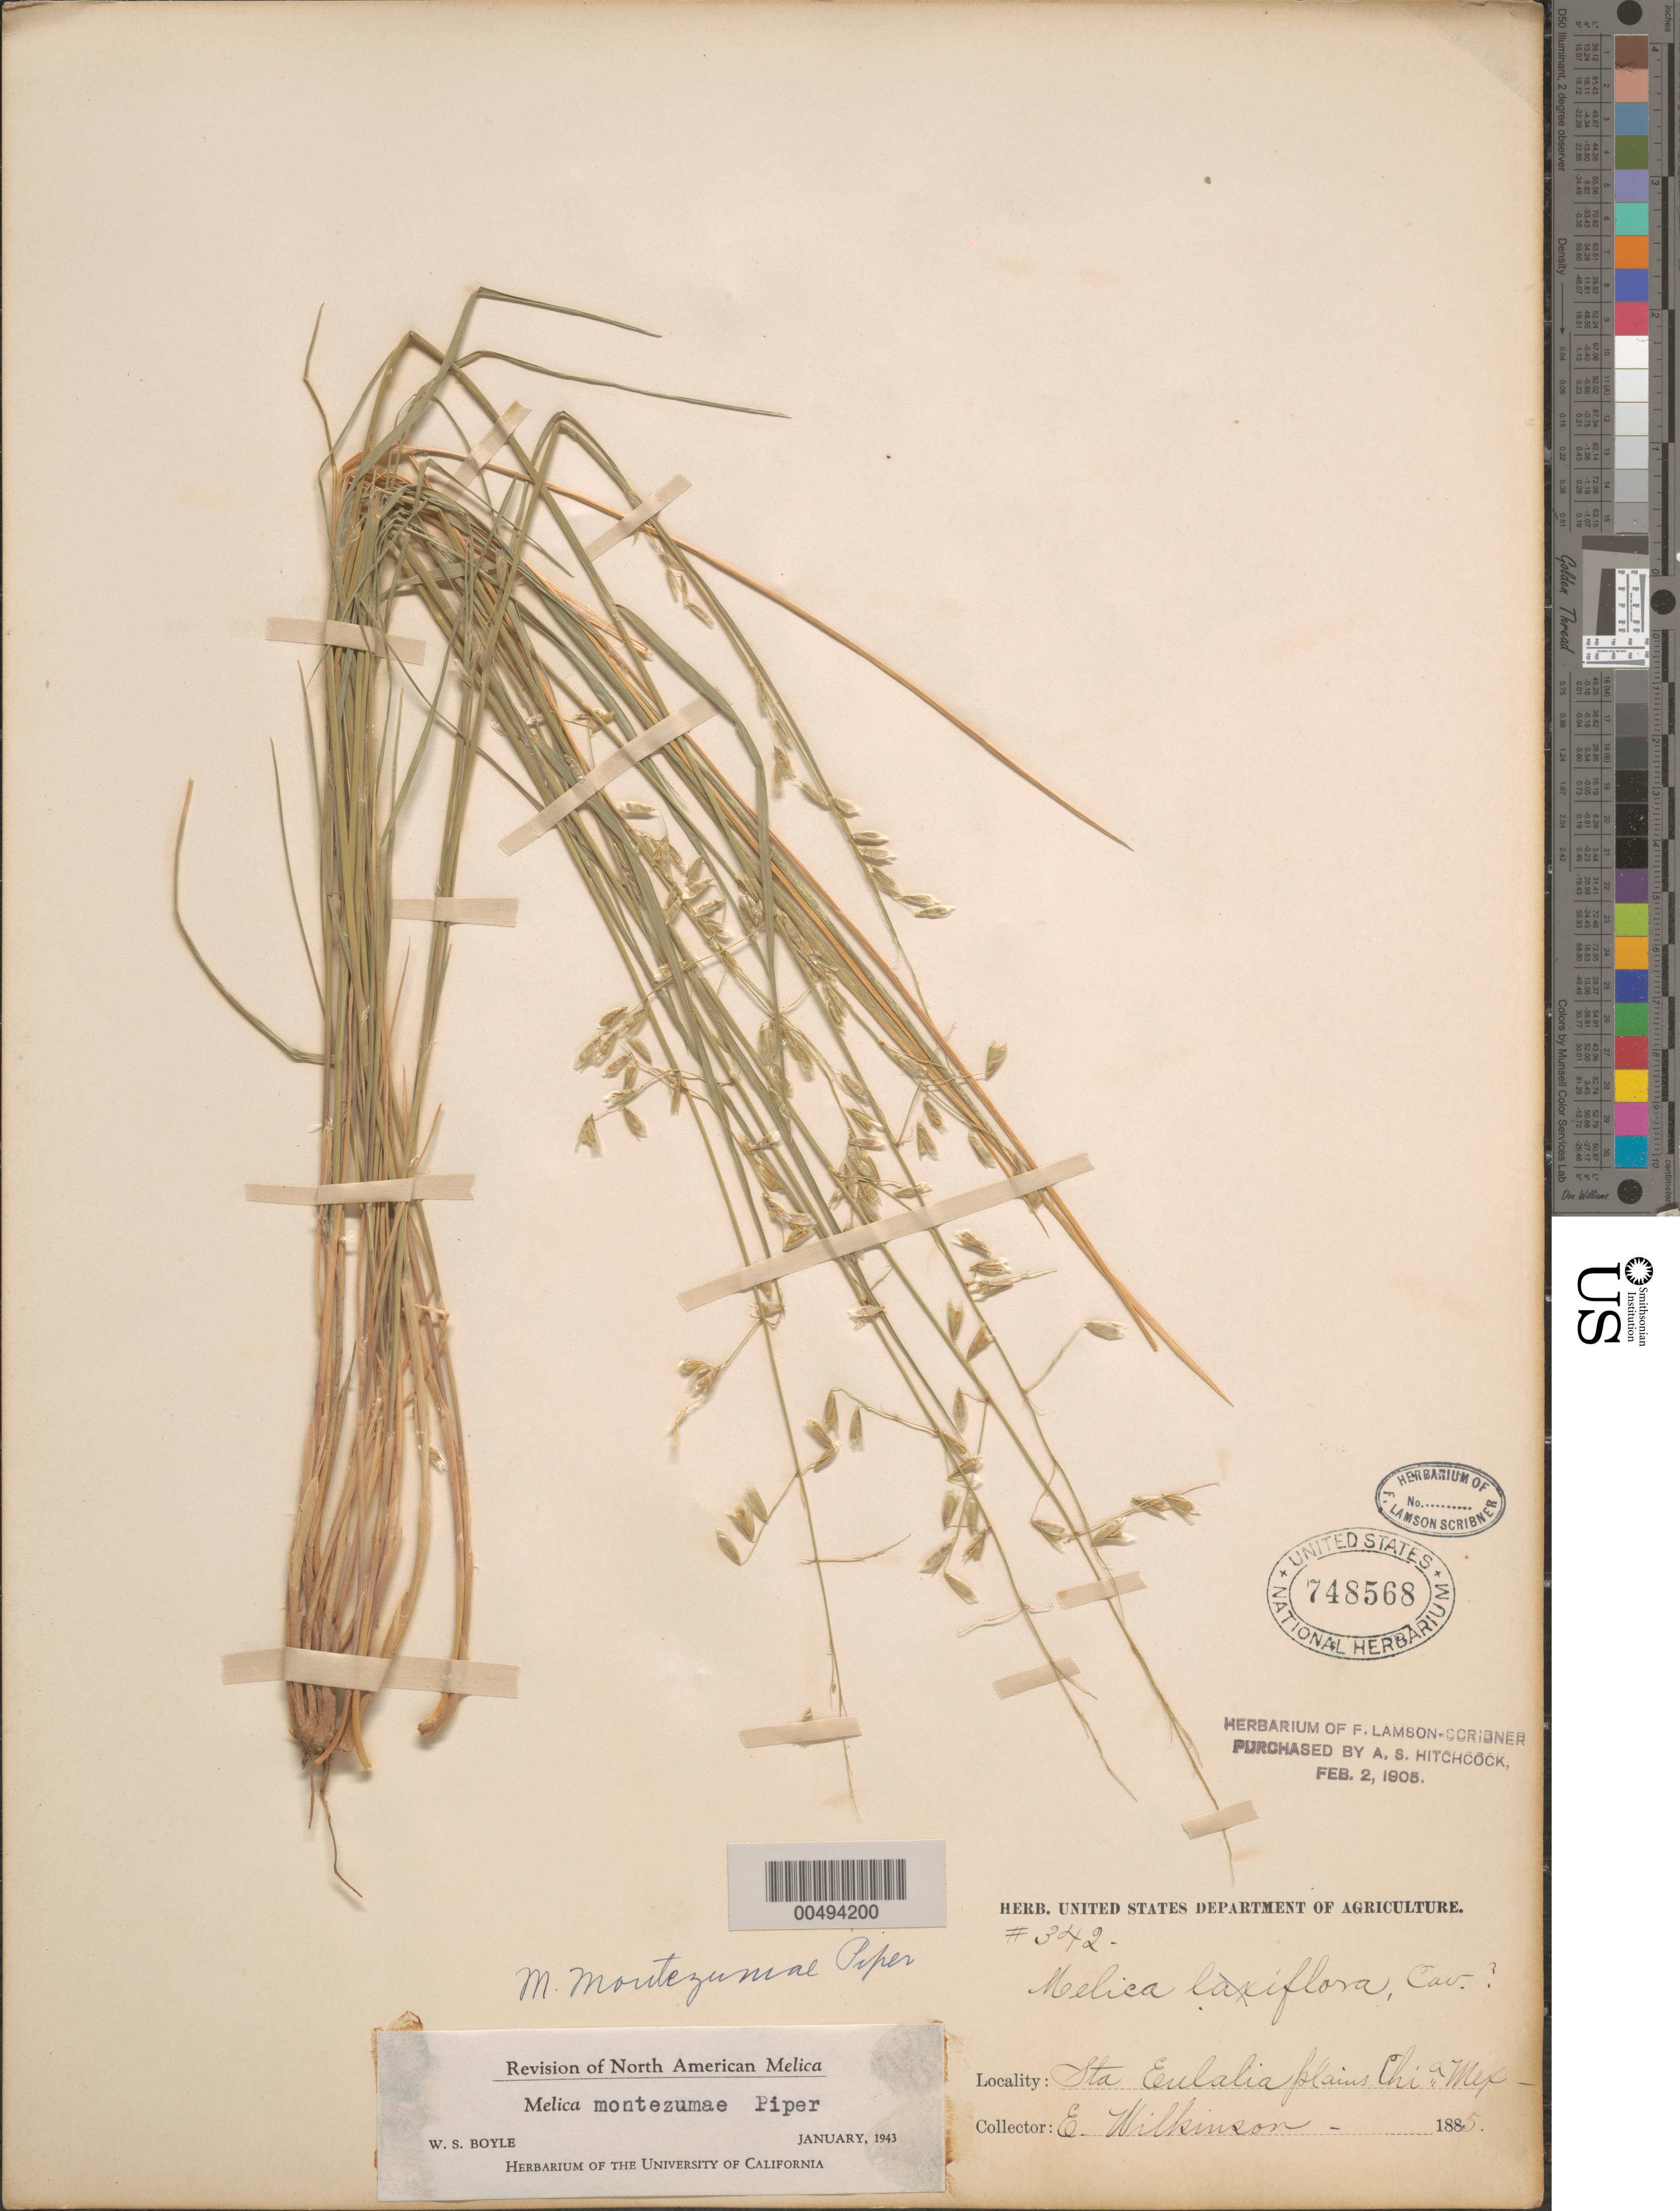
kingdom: Plantae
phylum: Tracheophyta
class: Liliopsida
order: Poales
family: Poaceae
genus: Melica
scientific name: Melica montezumae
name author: Piper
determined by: Boyle, W. S.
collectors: E. Wilkinson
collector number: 342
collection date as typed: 1885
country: Mexico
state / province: Chiapas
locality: Sta. Eulalia plains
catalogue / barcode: US 748568